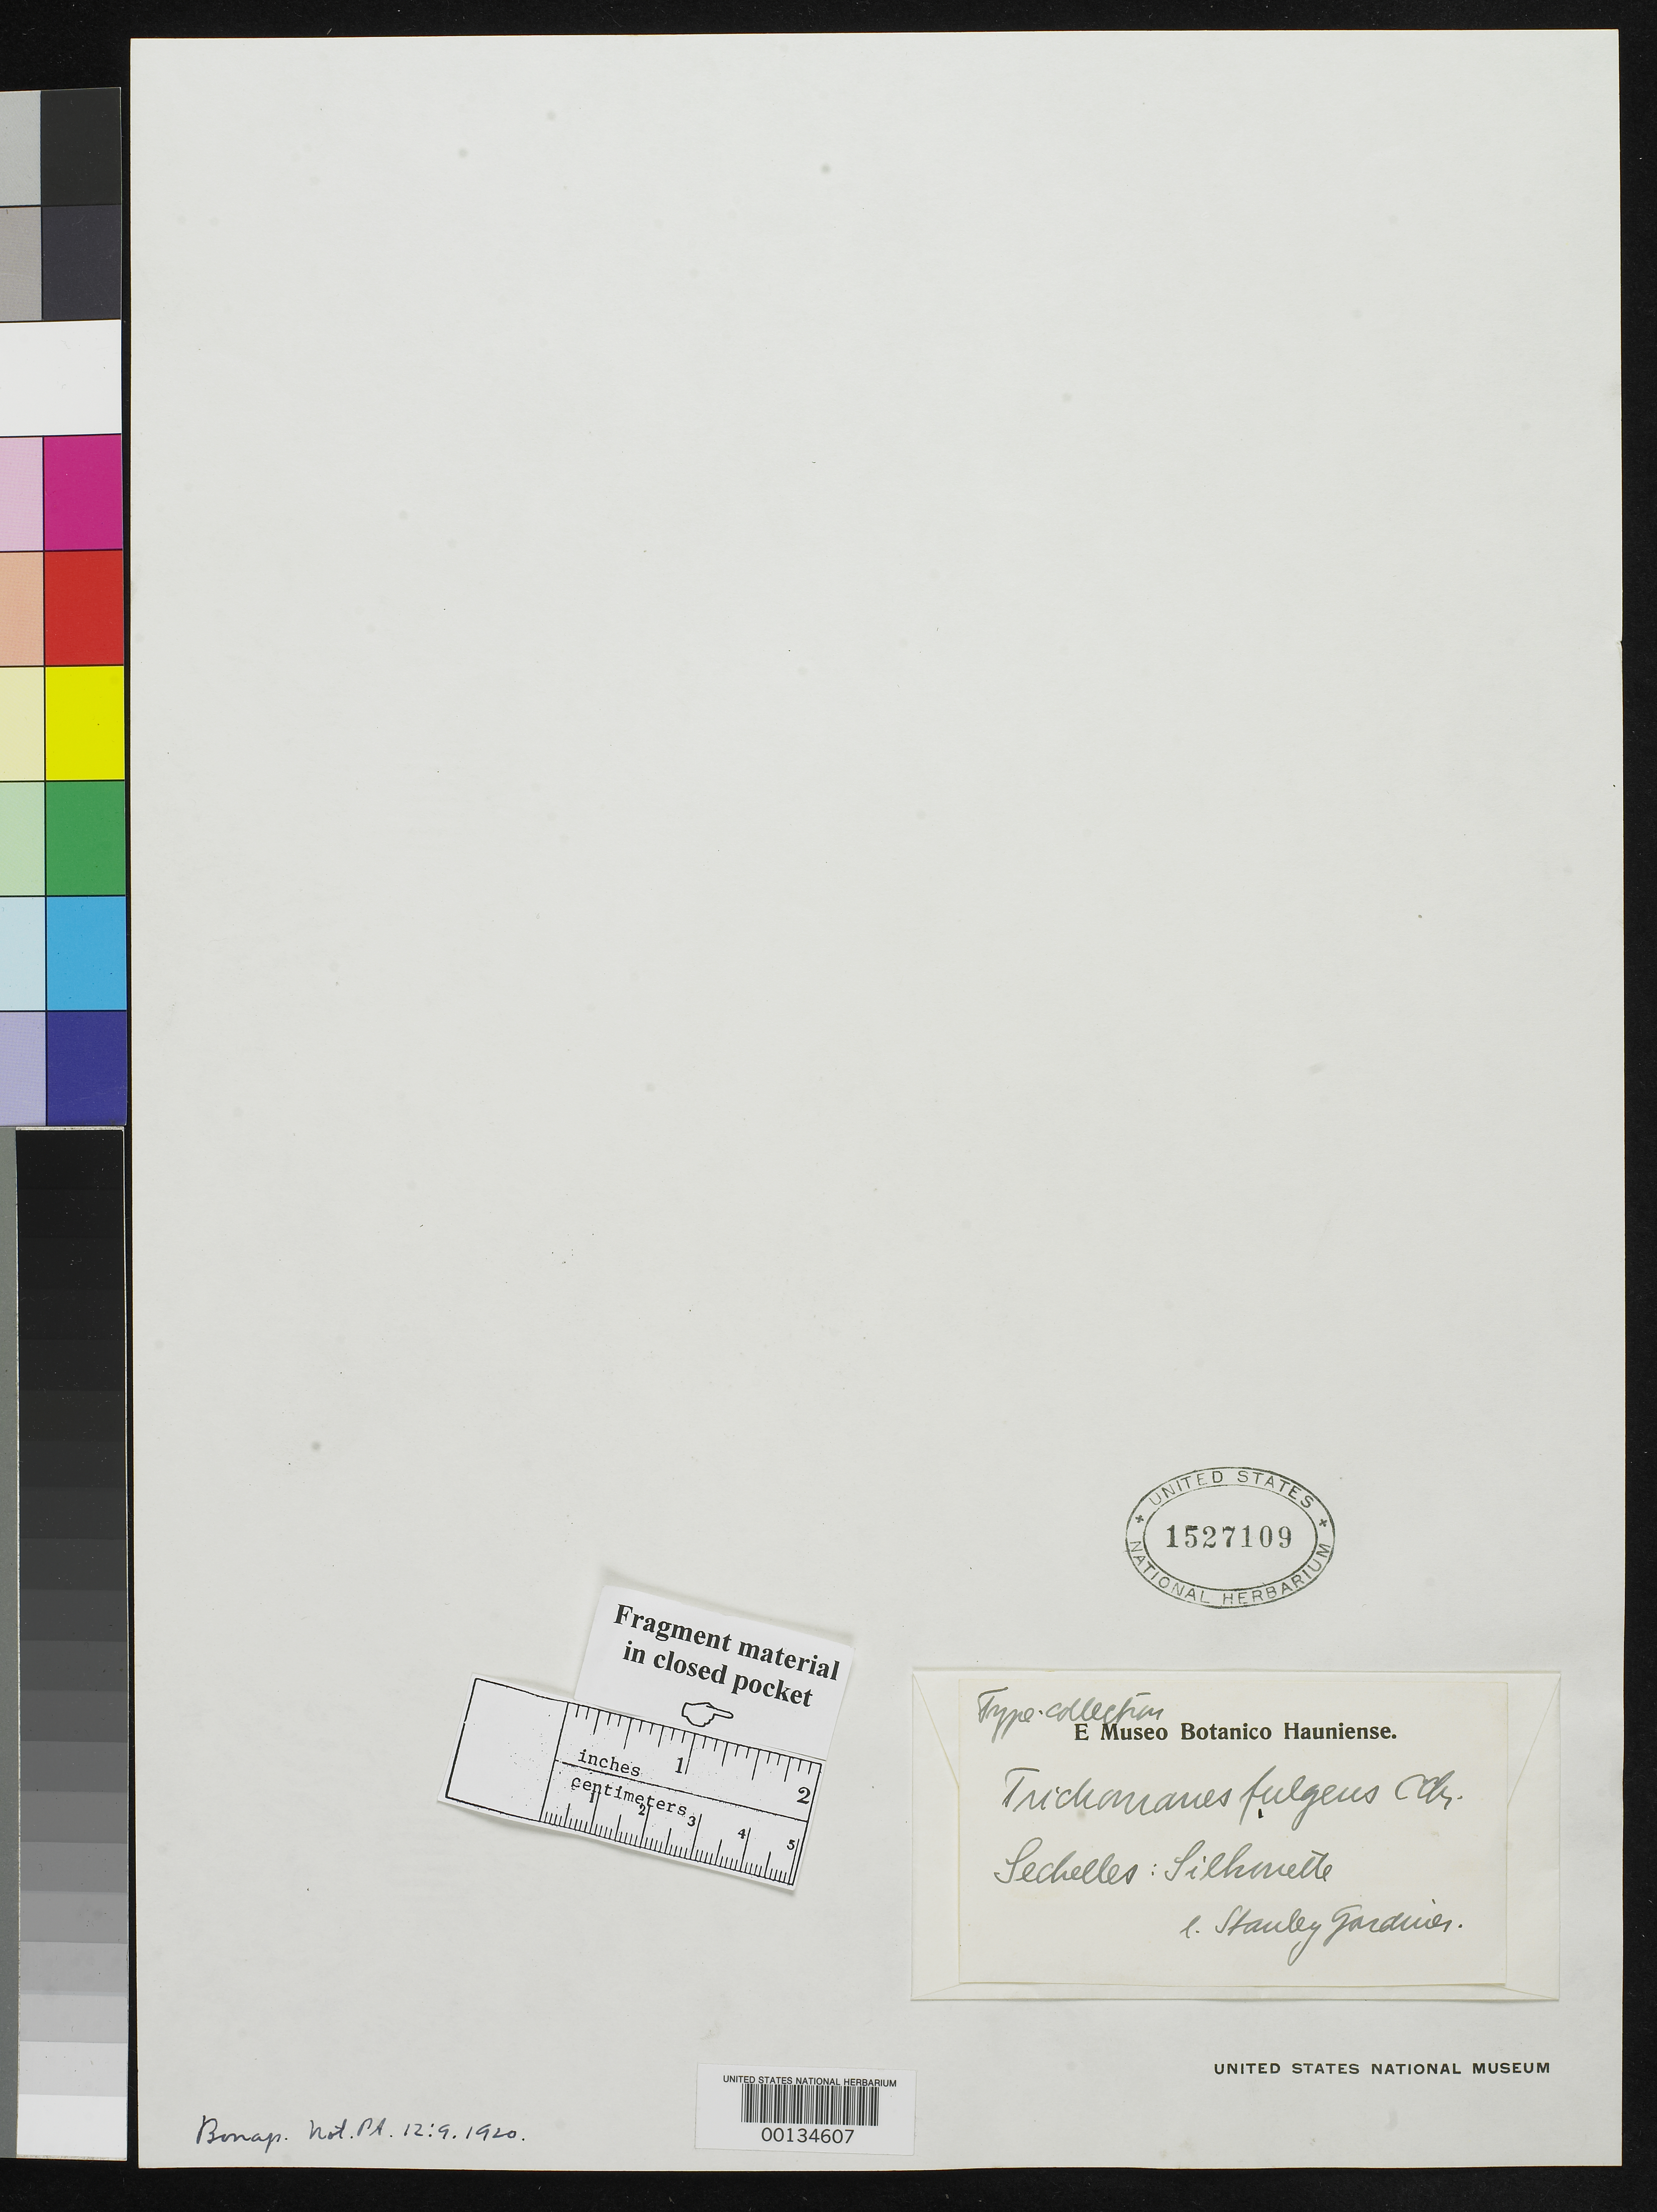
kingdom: Plantae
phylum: Tracheophyta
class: Polypodiopsida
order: Hymenophyllales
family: Hymenophyllaceae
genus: Trichomanes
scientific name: Trichomanes fulgens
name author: C. Chr. in Bonap.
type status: Type Fragment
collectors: G. Gardner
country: Seychelles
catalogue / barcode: US 1527109